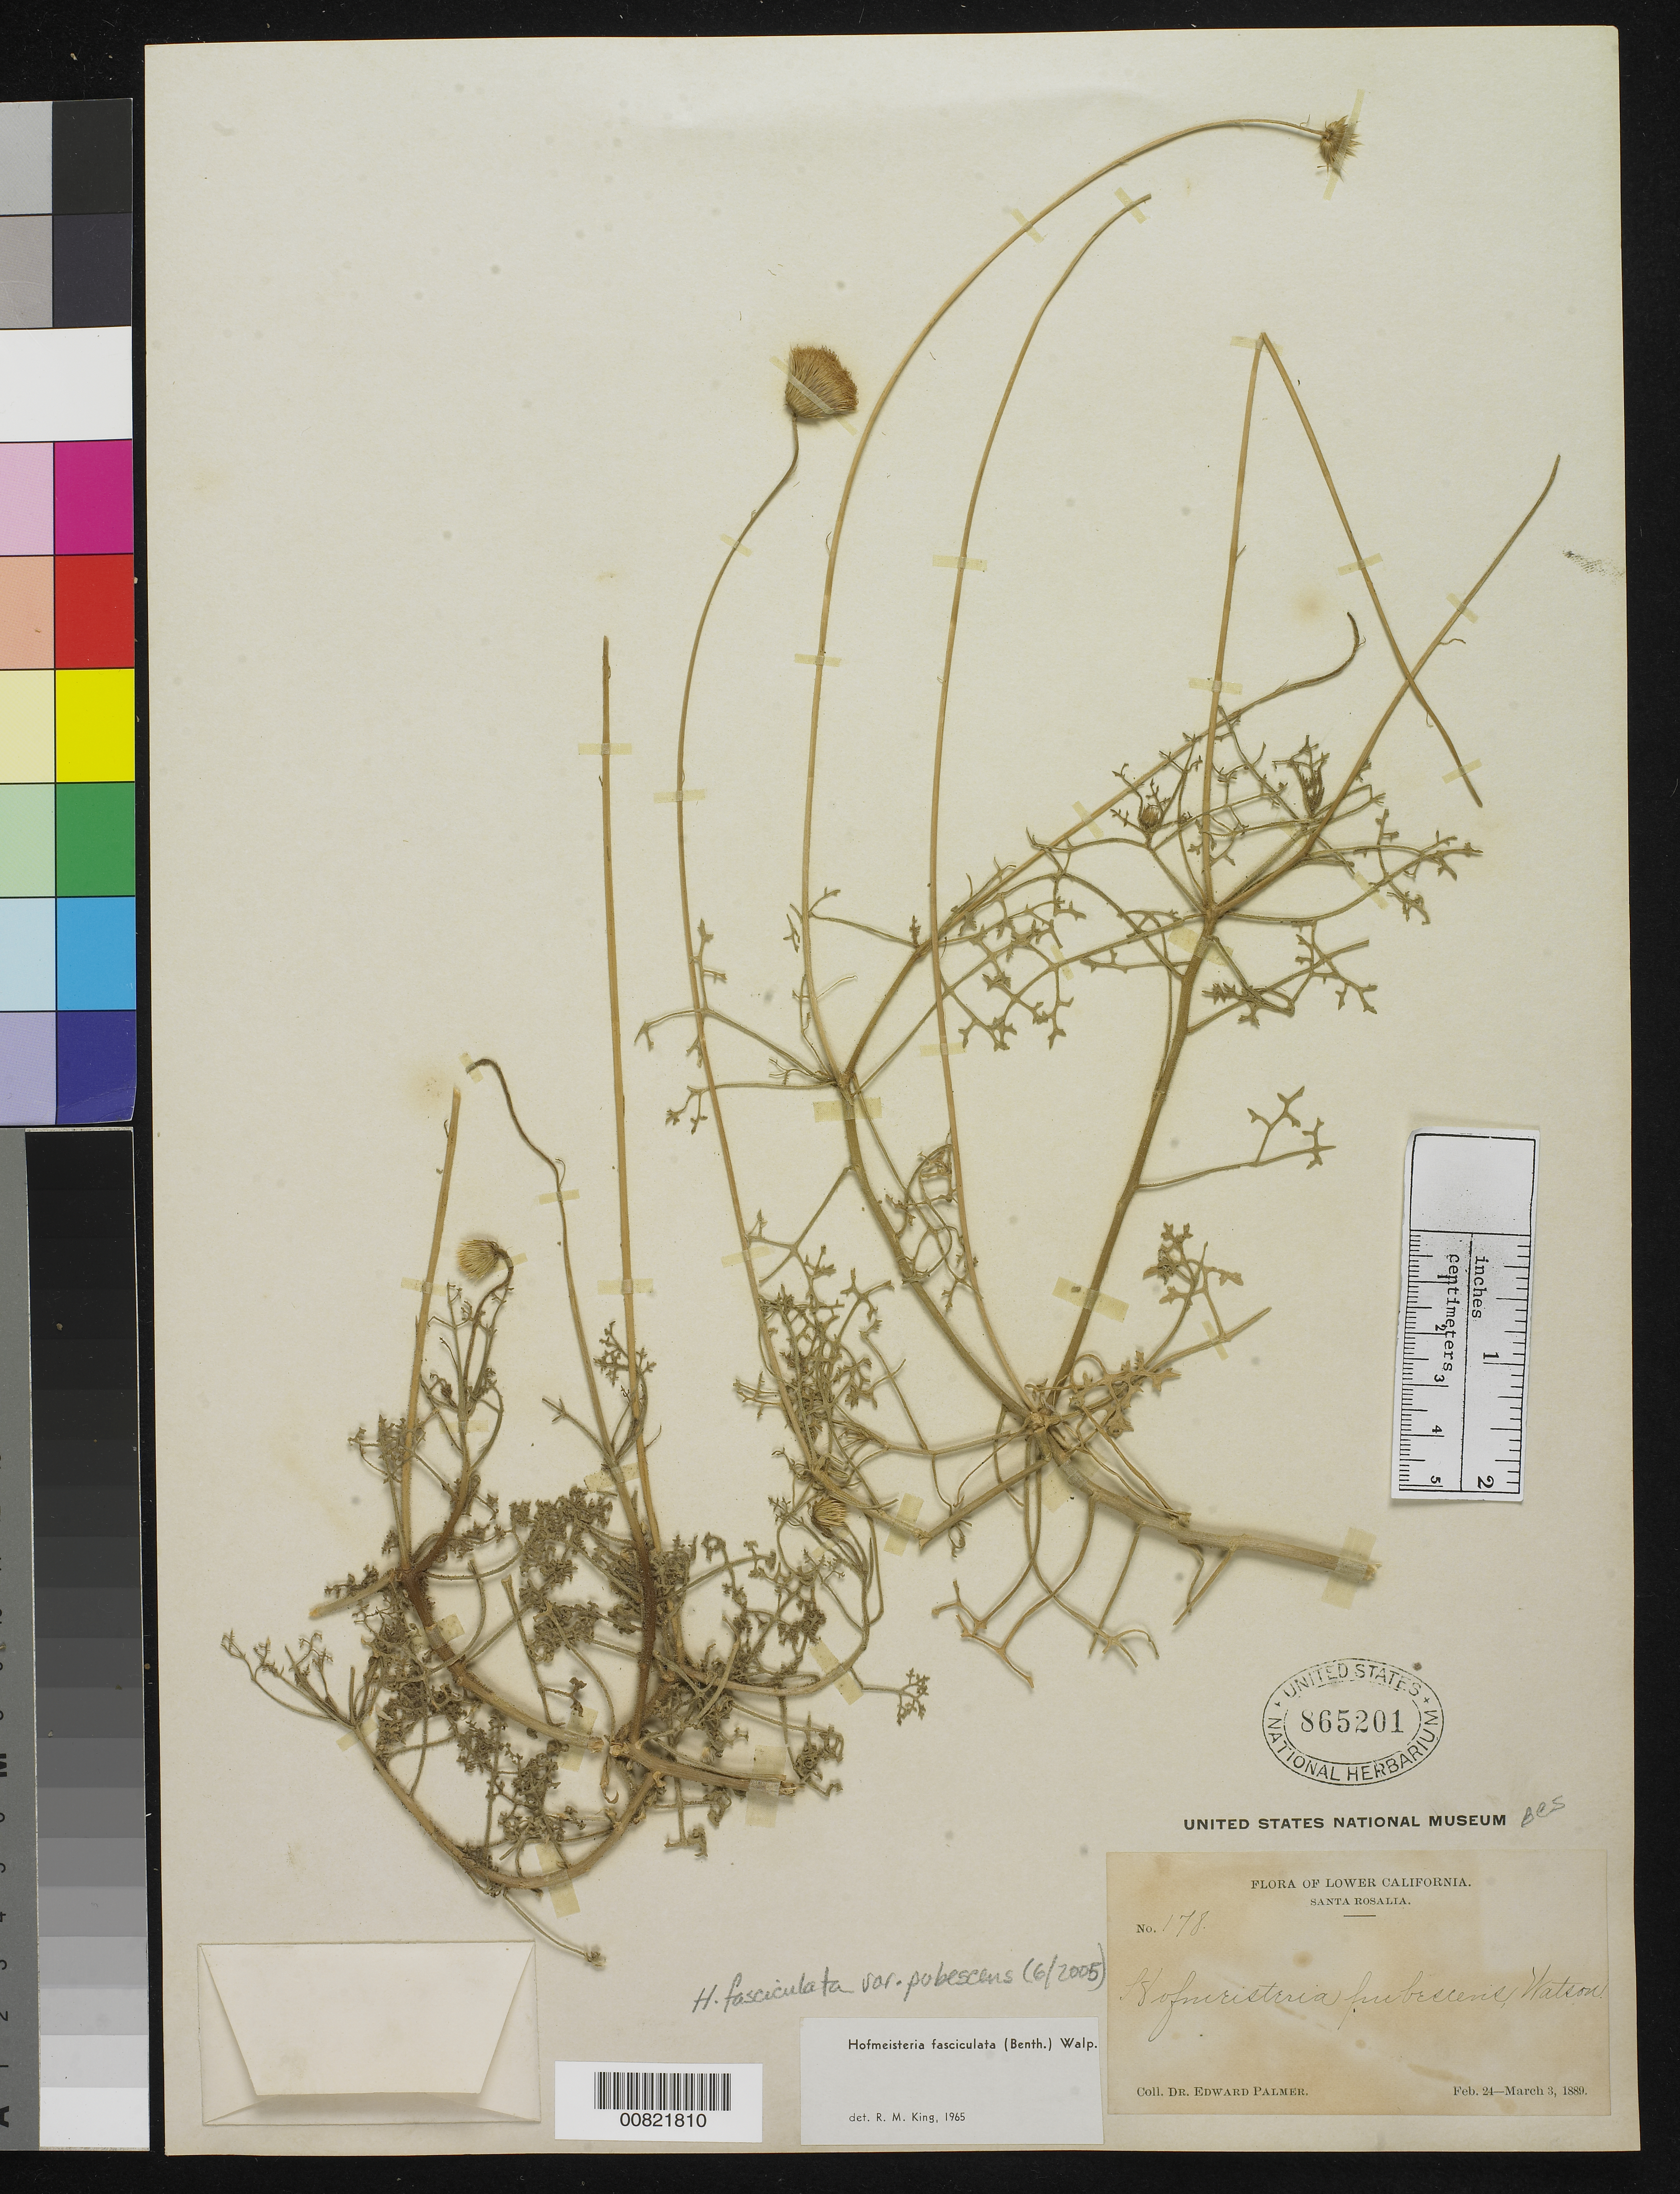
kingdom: Plantae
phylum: Tracheophyta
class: Magnoliopsida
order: Asterales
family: Asteraceae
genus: Hofmeisteria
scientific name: Hofmeisteria fasciculata var. pubescens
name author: (S. Watson) B.L. Rob.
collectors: E. Palmer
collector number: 178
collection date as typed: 24 Feb 1889 to 03 Mar 1889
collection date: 1889-02-24/1889-03-03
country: Mexico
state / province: Baja California Sur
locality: Lower California, Santa Rosalia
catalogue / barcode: US 865201